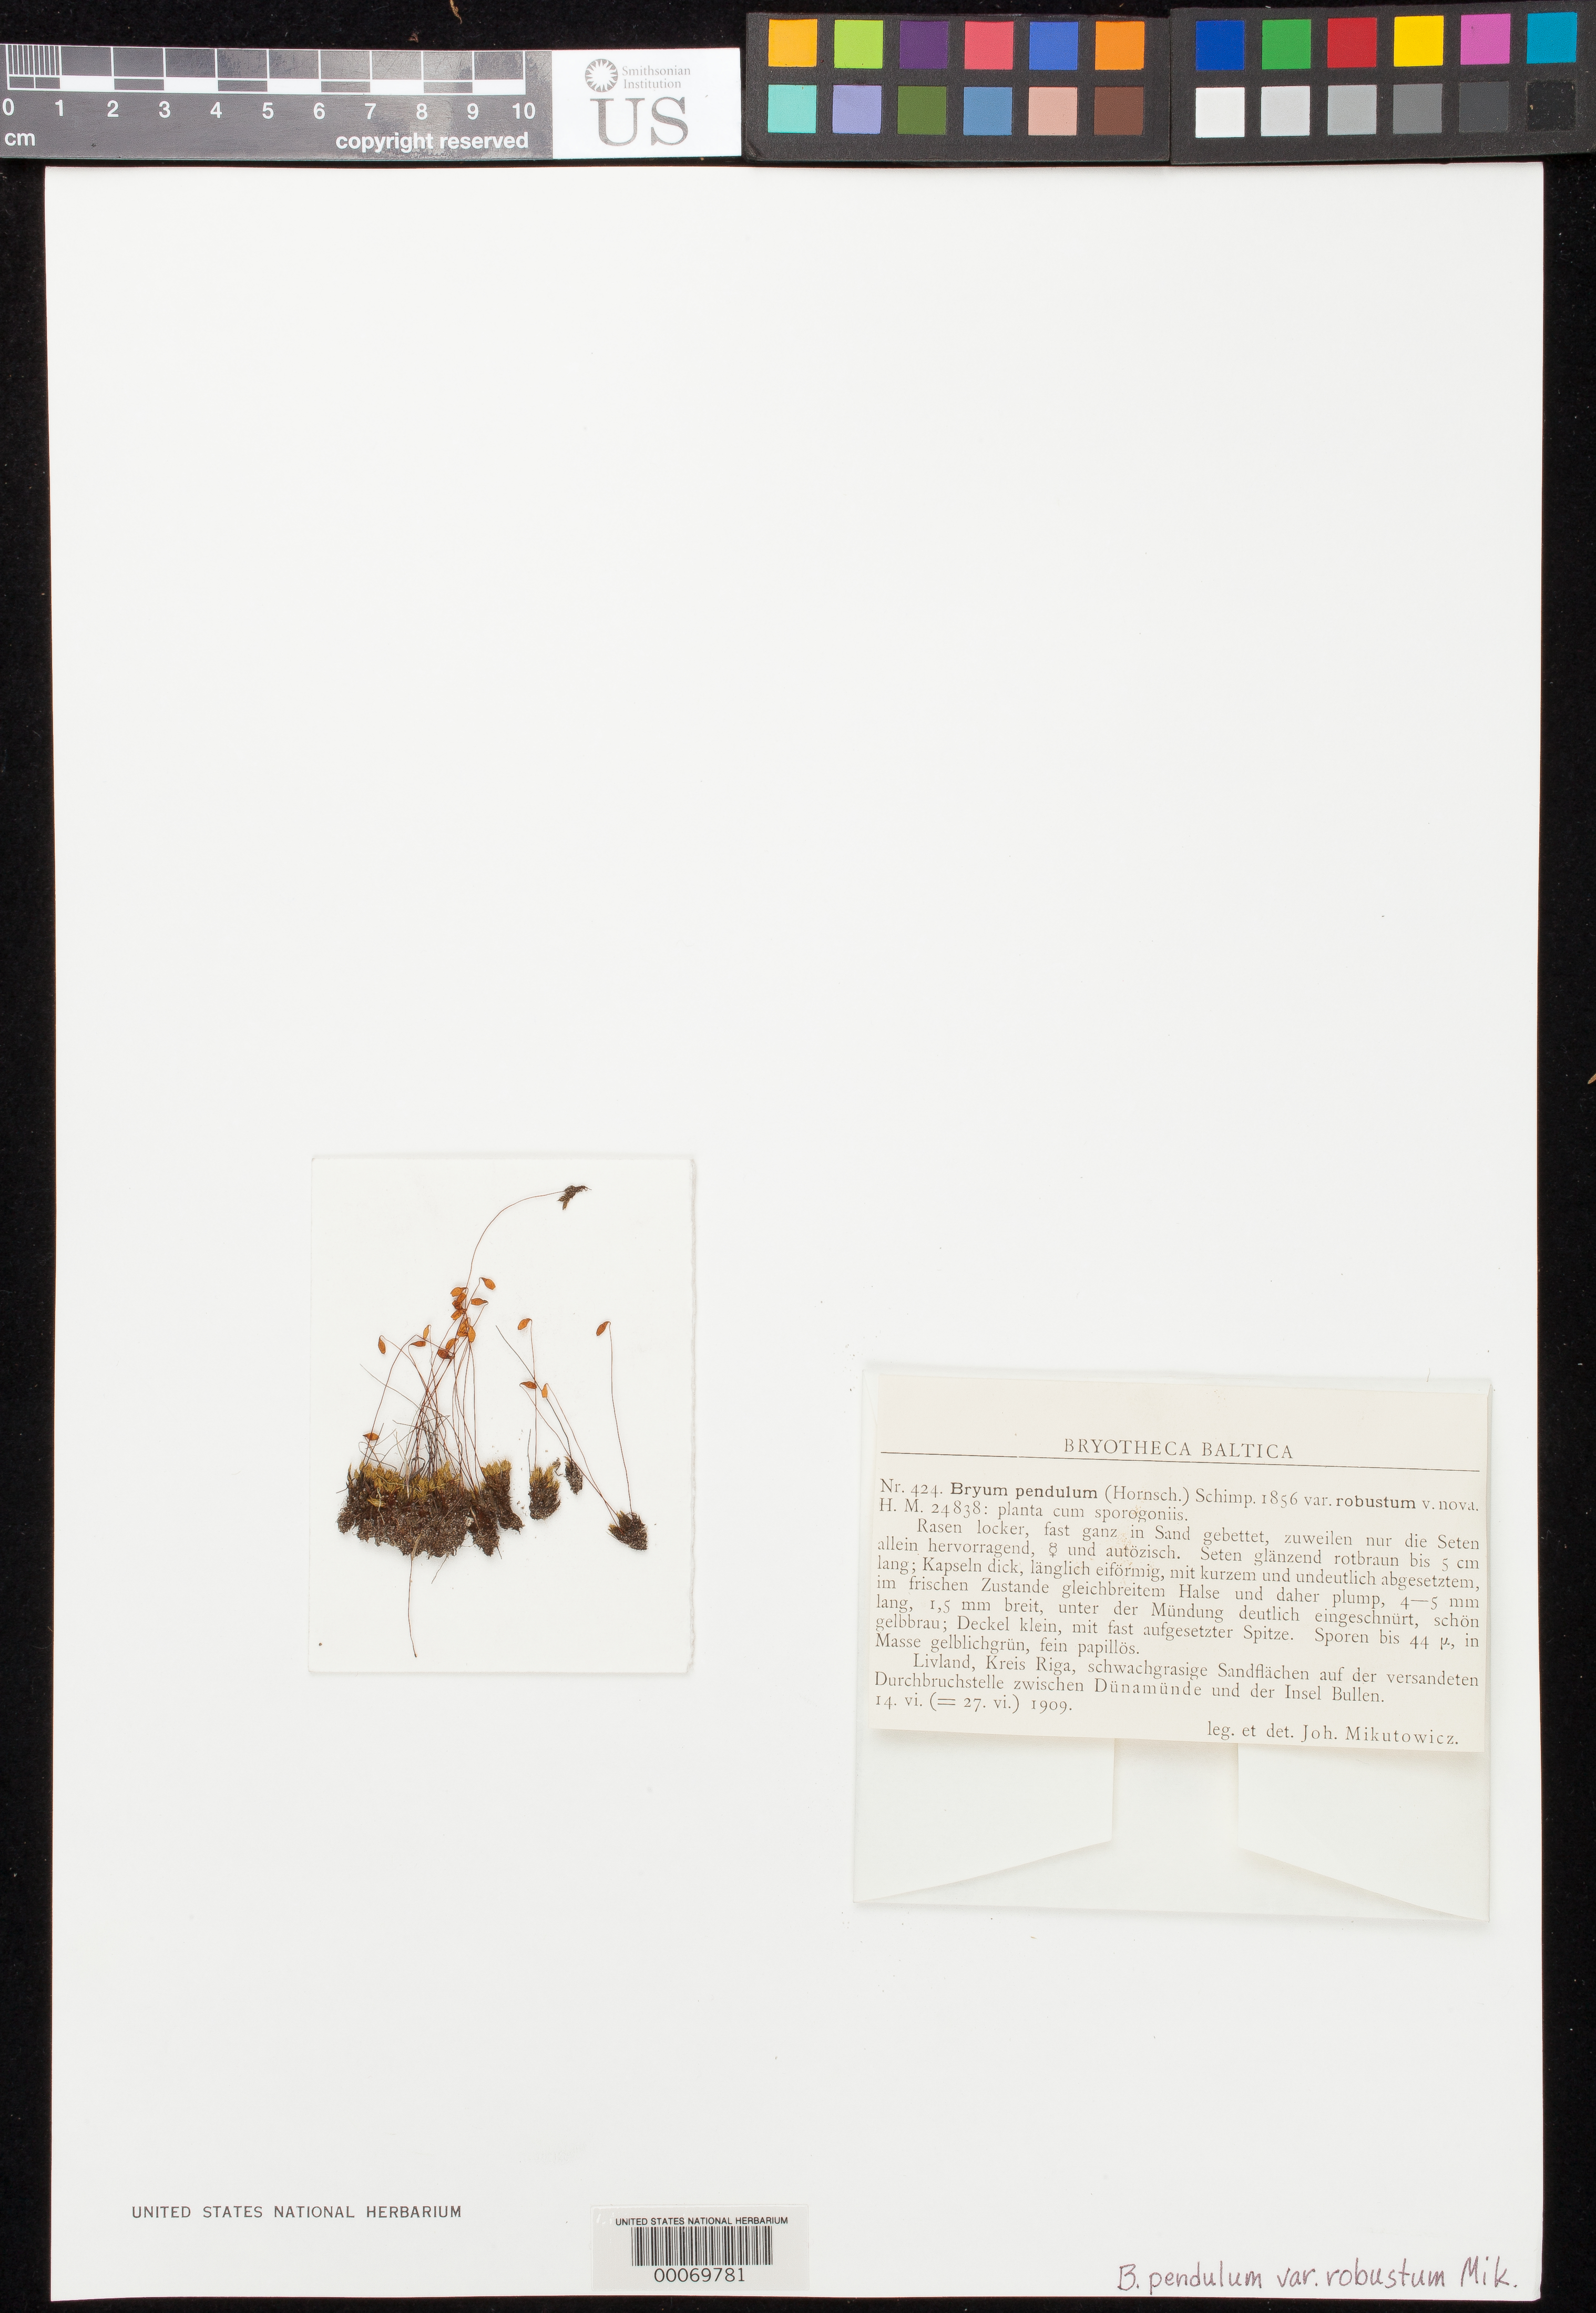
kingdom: Plantae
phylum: Bryophyta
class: Bryopsida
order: Bryales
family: Bryaceae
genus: Bryum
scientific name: Bryum pendulum var. robustum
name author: Mikut.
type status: Isotype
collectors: J. Mikutowicz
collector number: Bryoth. Balt. 424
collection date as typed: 14 Jun 1909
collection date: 1909-06-14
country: Latvia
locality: Area of Riga, Bullen Is.